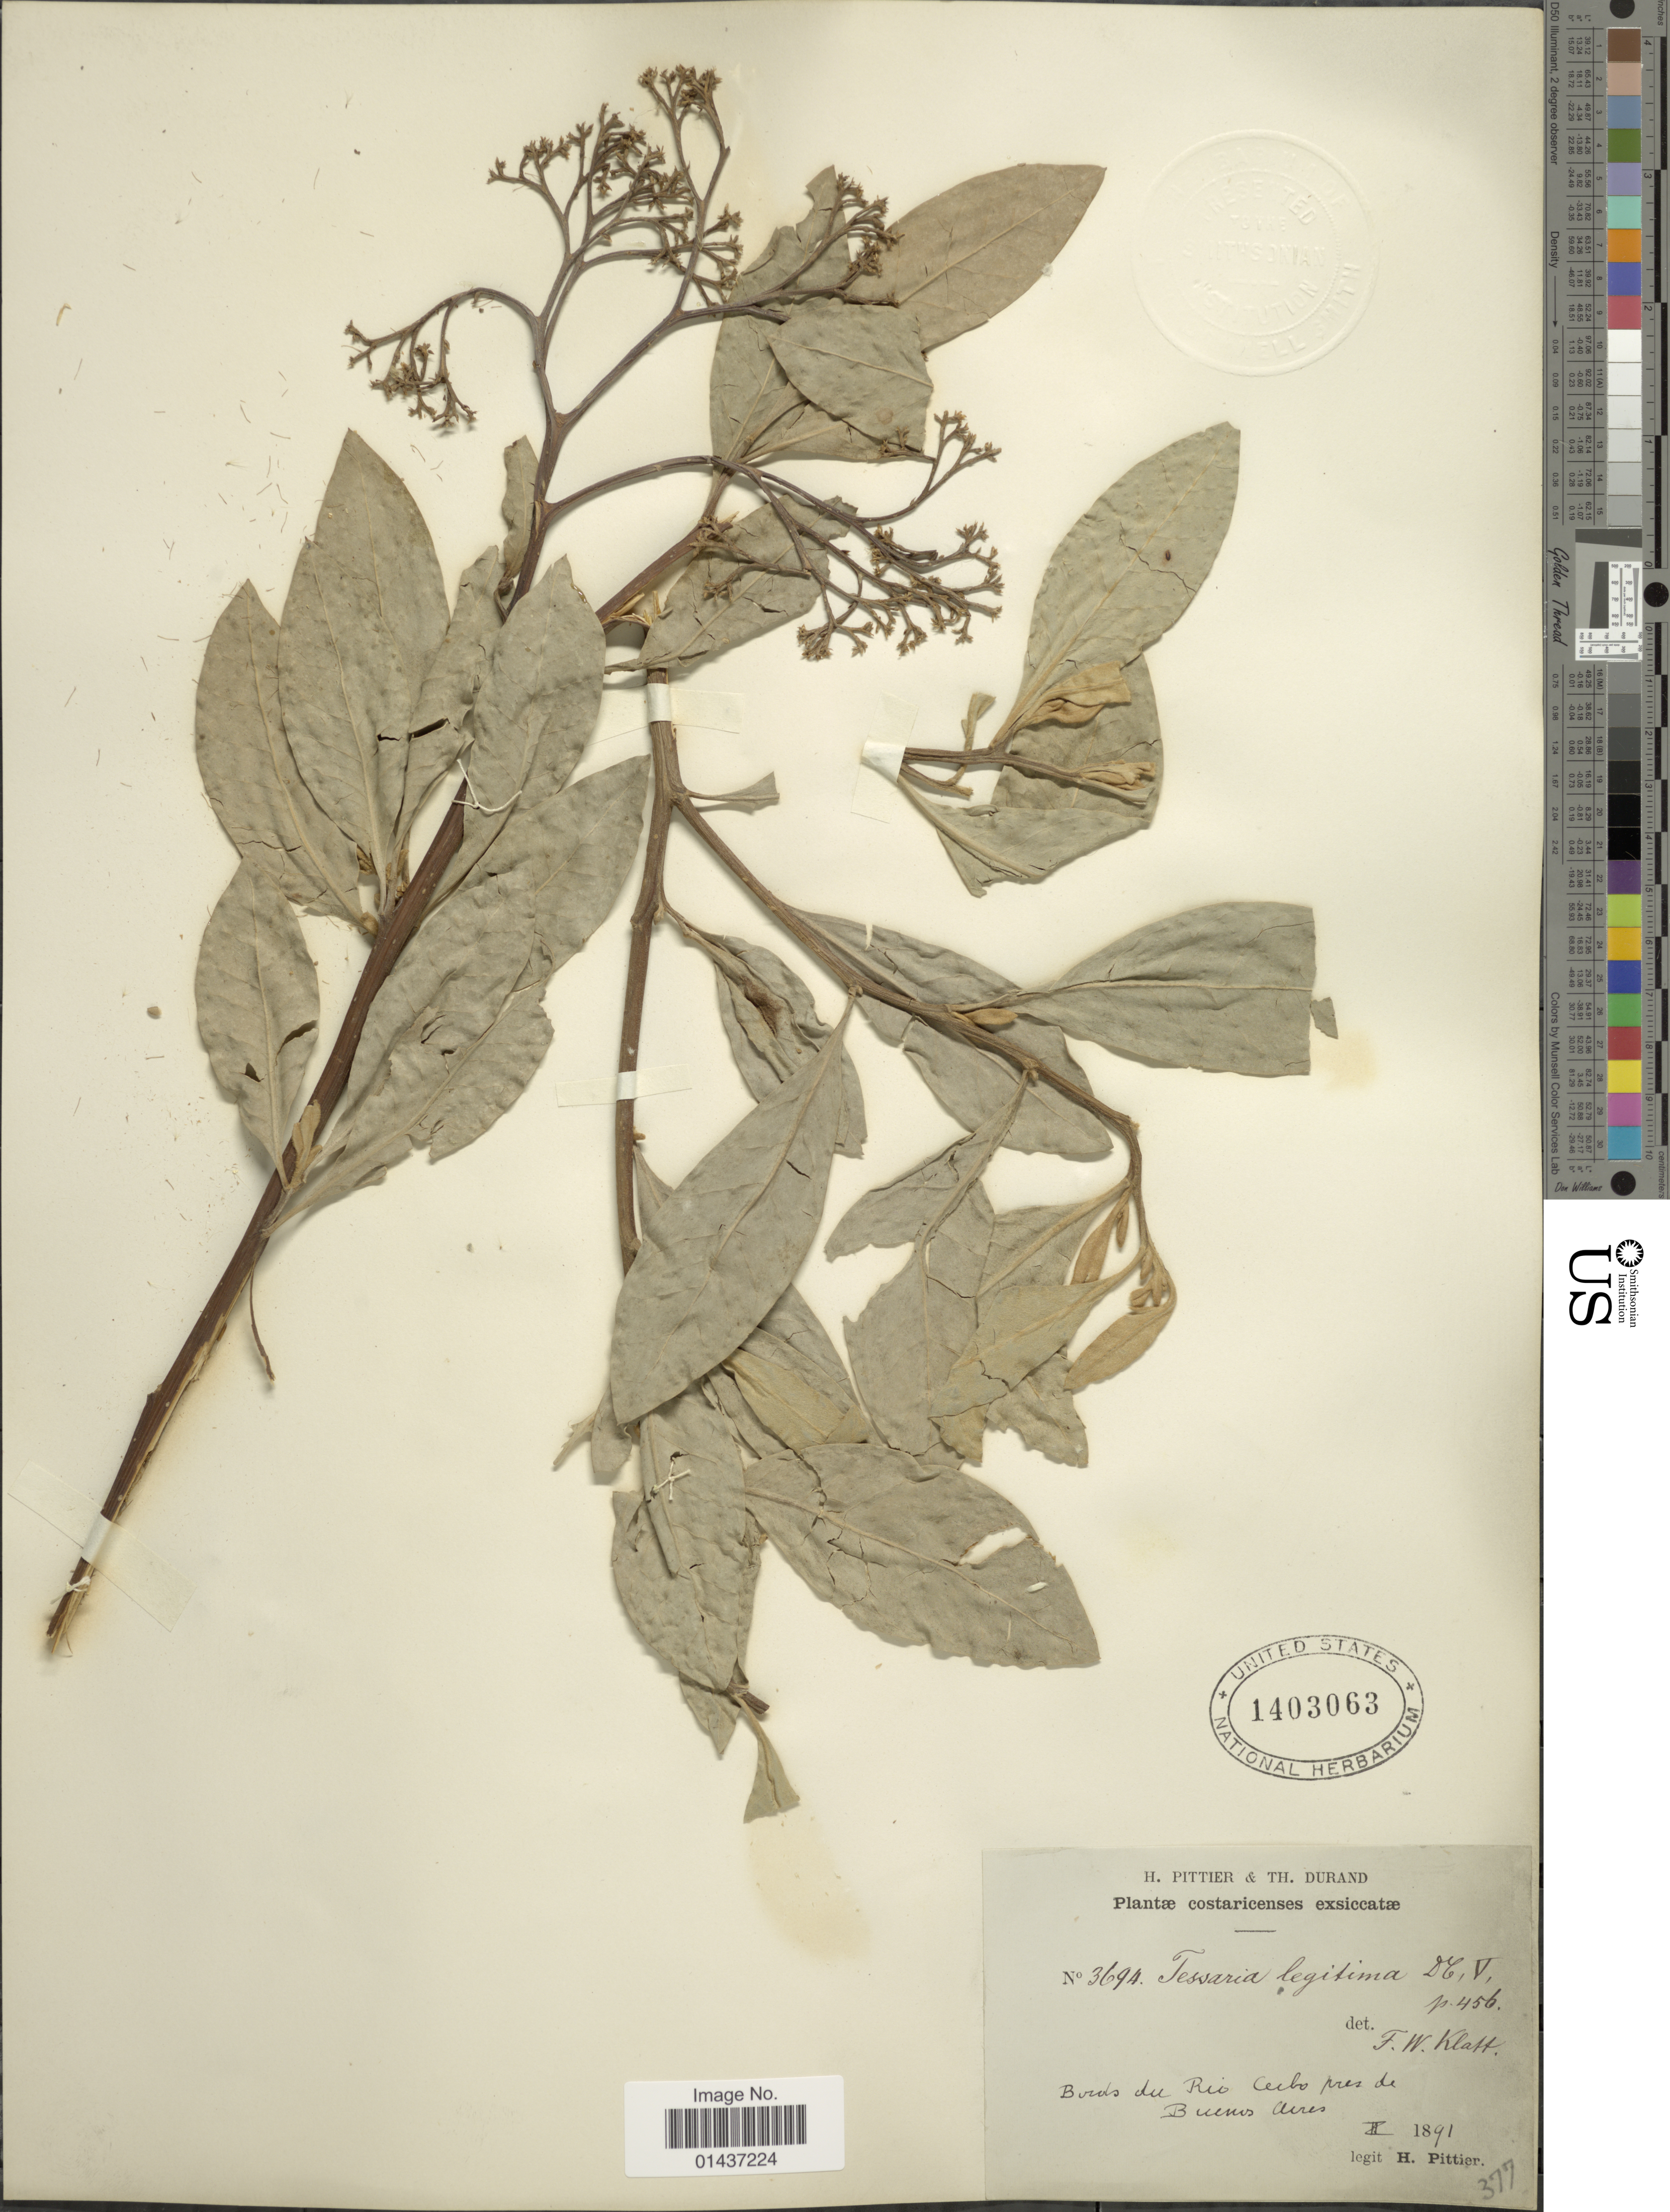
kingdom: Plantae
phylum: Tracheophyta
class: Magnoliopsida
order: Asterales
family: Asteraceae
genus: Tessaria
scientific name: Tessaria legitima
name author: DC.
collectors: H. F. Pittier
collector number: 3694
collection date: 1891-02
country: Costa Rica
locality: Bords du Rio Ceibo pres de Buenos Aires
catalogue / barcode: US 1403063